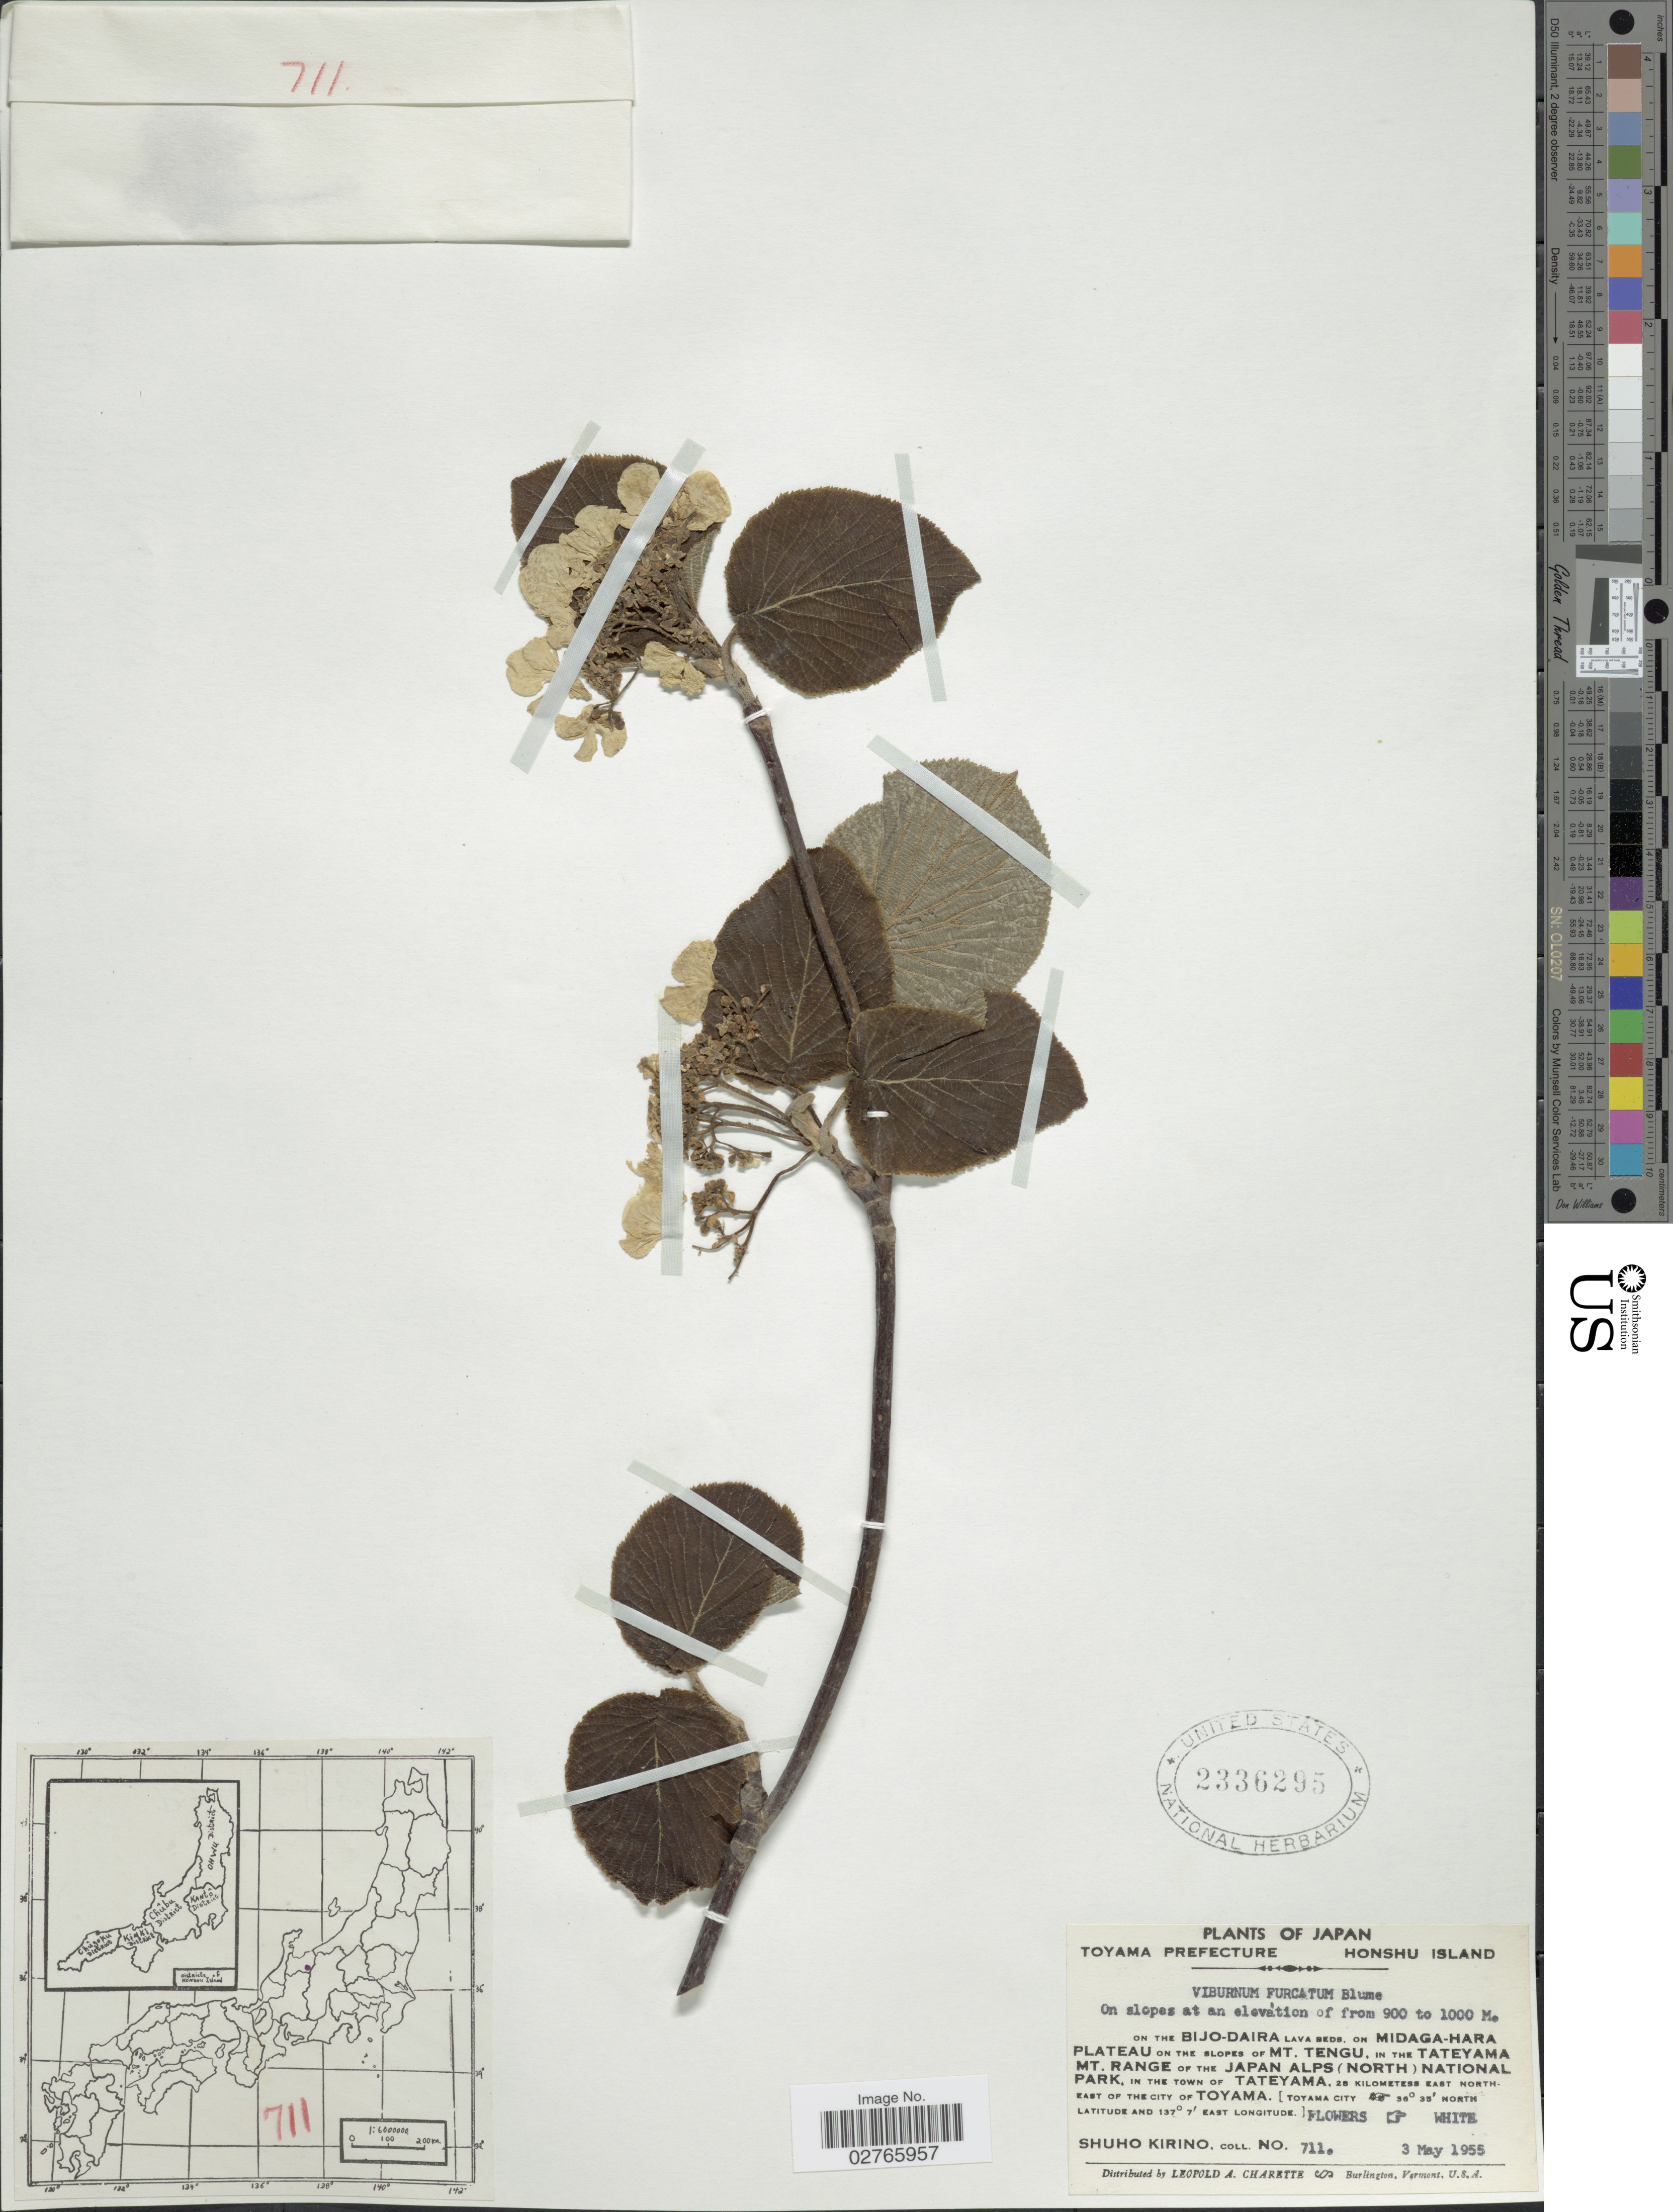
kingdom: Plantae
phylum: Tracheophyta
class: Magnoliopsida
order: Dipsacales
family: Viburnaceae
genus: Viburnum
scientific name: Viburnum furcatum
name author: Blume ex Maxim.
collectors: S. Kirino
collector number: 711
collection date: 1955-05-03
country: Japan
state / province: Toyama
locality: Toyama Prefecture. Honshu Island. On the Bijo-Daira lava beds, on Midaga-Hara Plateau on the slopes of Mt. Tengu, in the Tateyama Mt. Range of the Japan Alps (North) National Park, in the town of Tateyama, 28 kilometess east north-east of the city of Toyama [Toyama City].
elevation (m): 900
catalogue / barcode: US 2336295